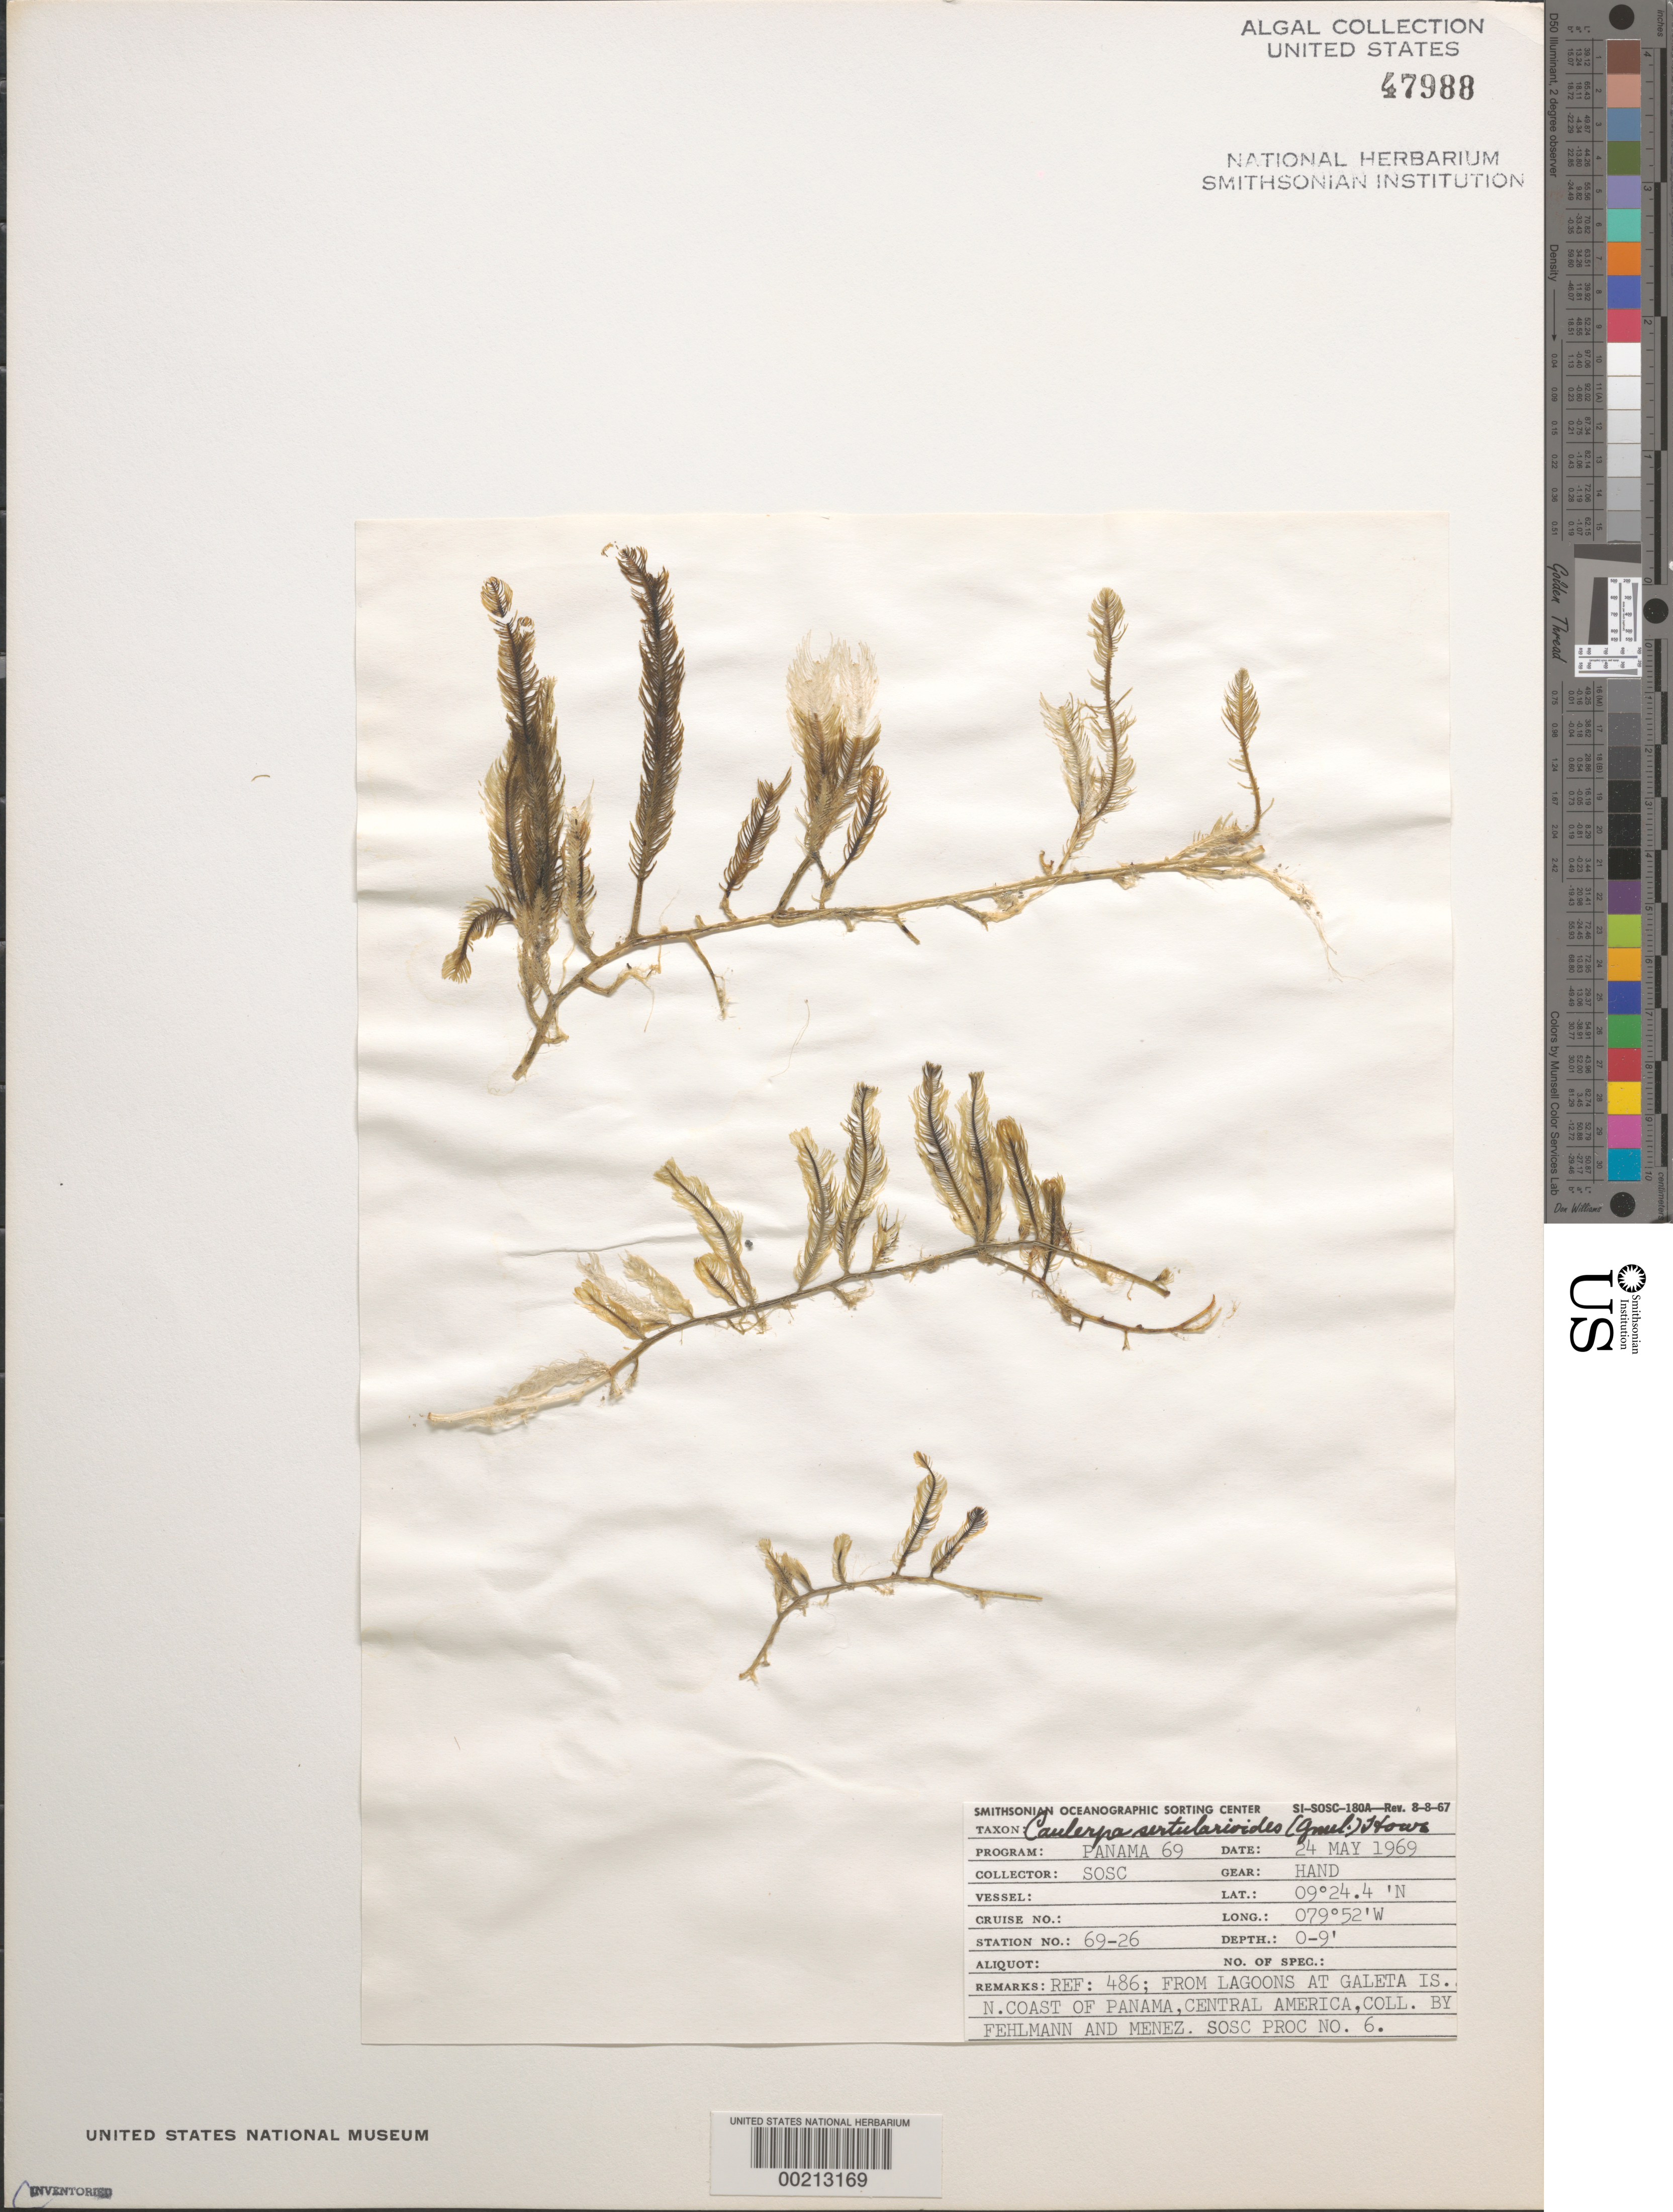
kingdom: Plantae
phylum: Chlorophyta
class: Ulvophyceae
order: Bryopsidales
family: Caulerpaceae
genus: Caulerpa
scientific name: Caulerpa sertularioides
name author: (S.G. Gmel.) M. Howe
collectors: H. Fehlmann & Meñez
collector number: Station 69-26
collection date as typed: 24 May 1969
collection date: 1969-05-24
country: Panama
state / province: Colón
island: Galeta Island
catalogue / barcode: US 47988